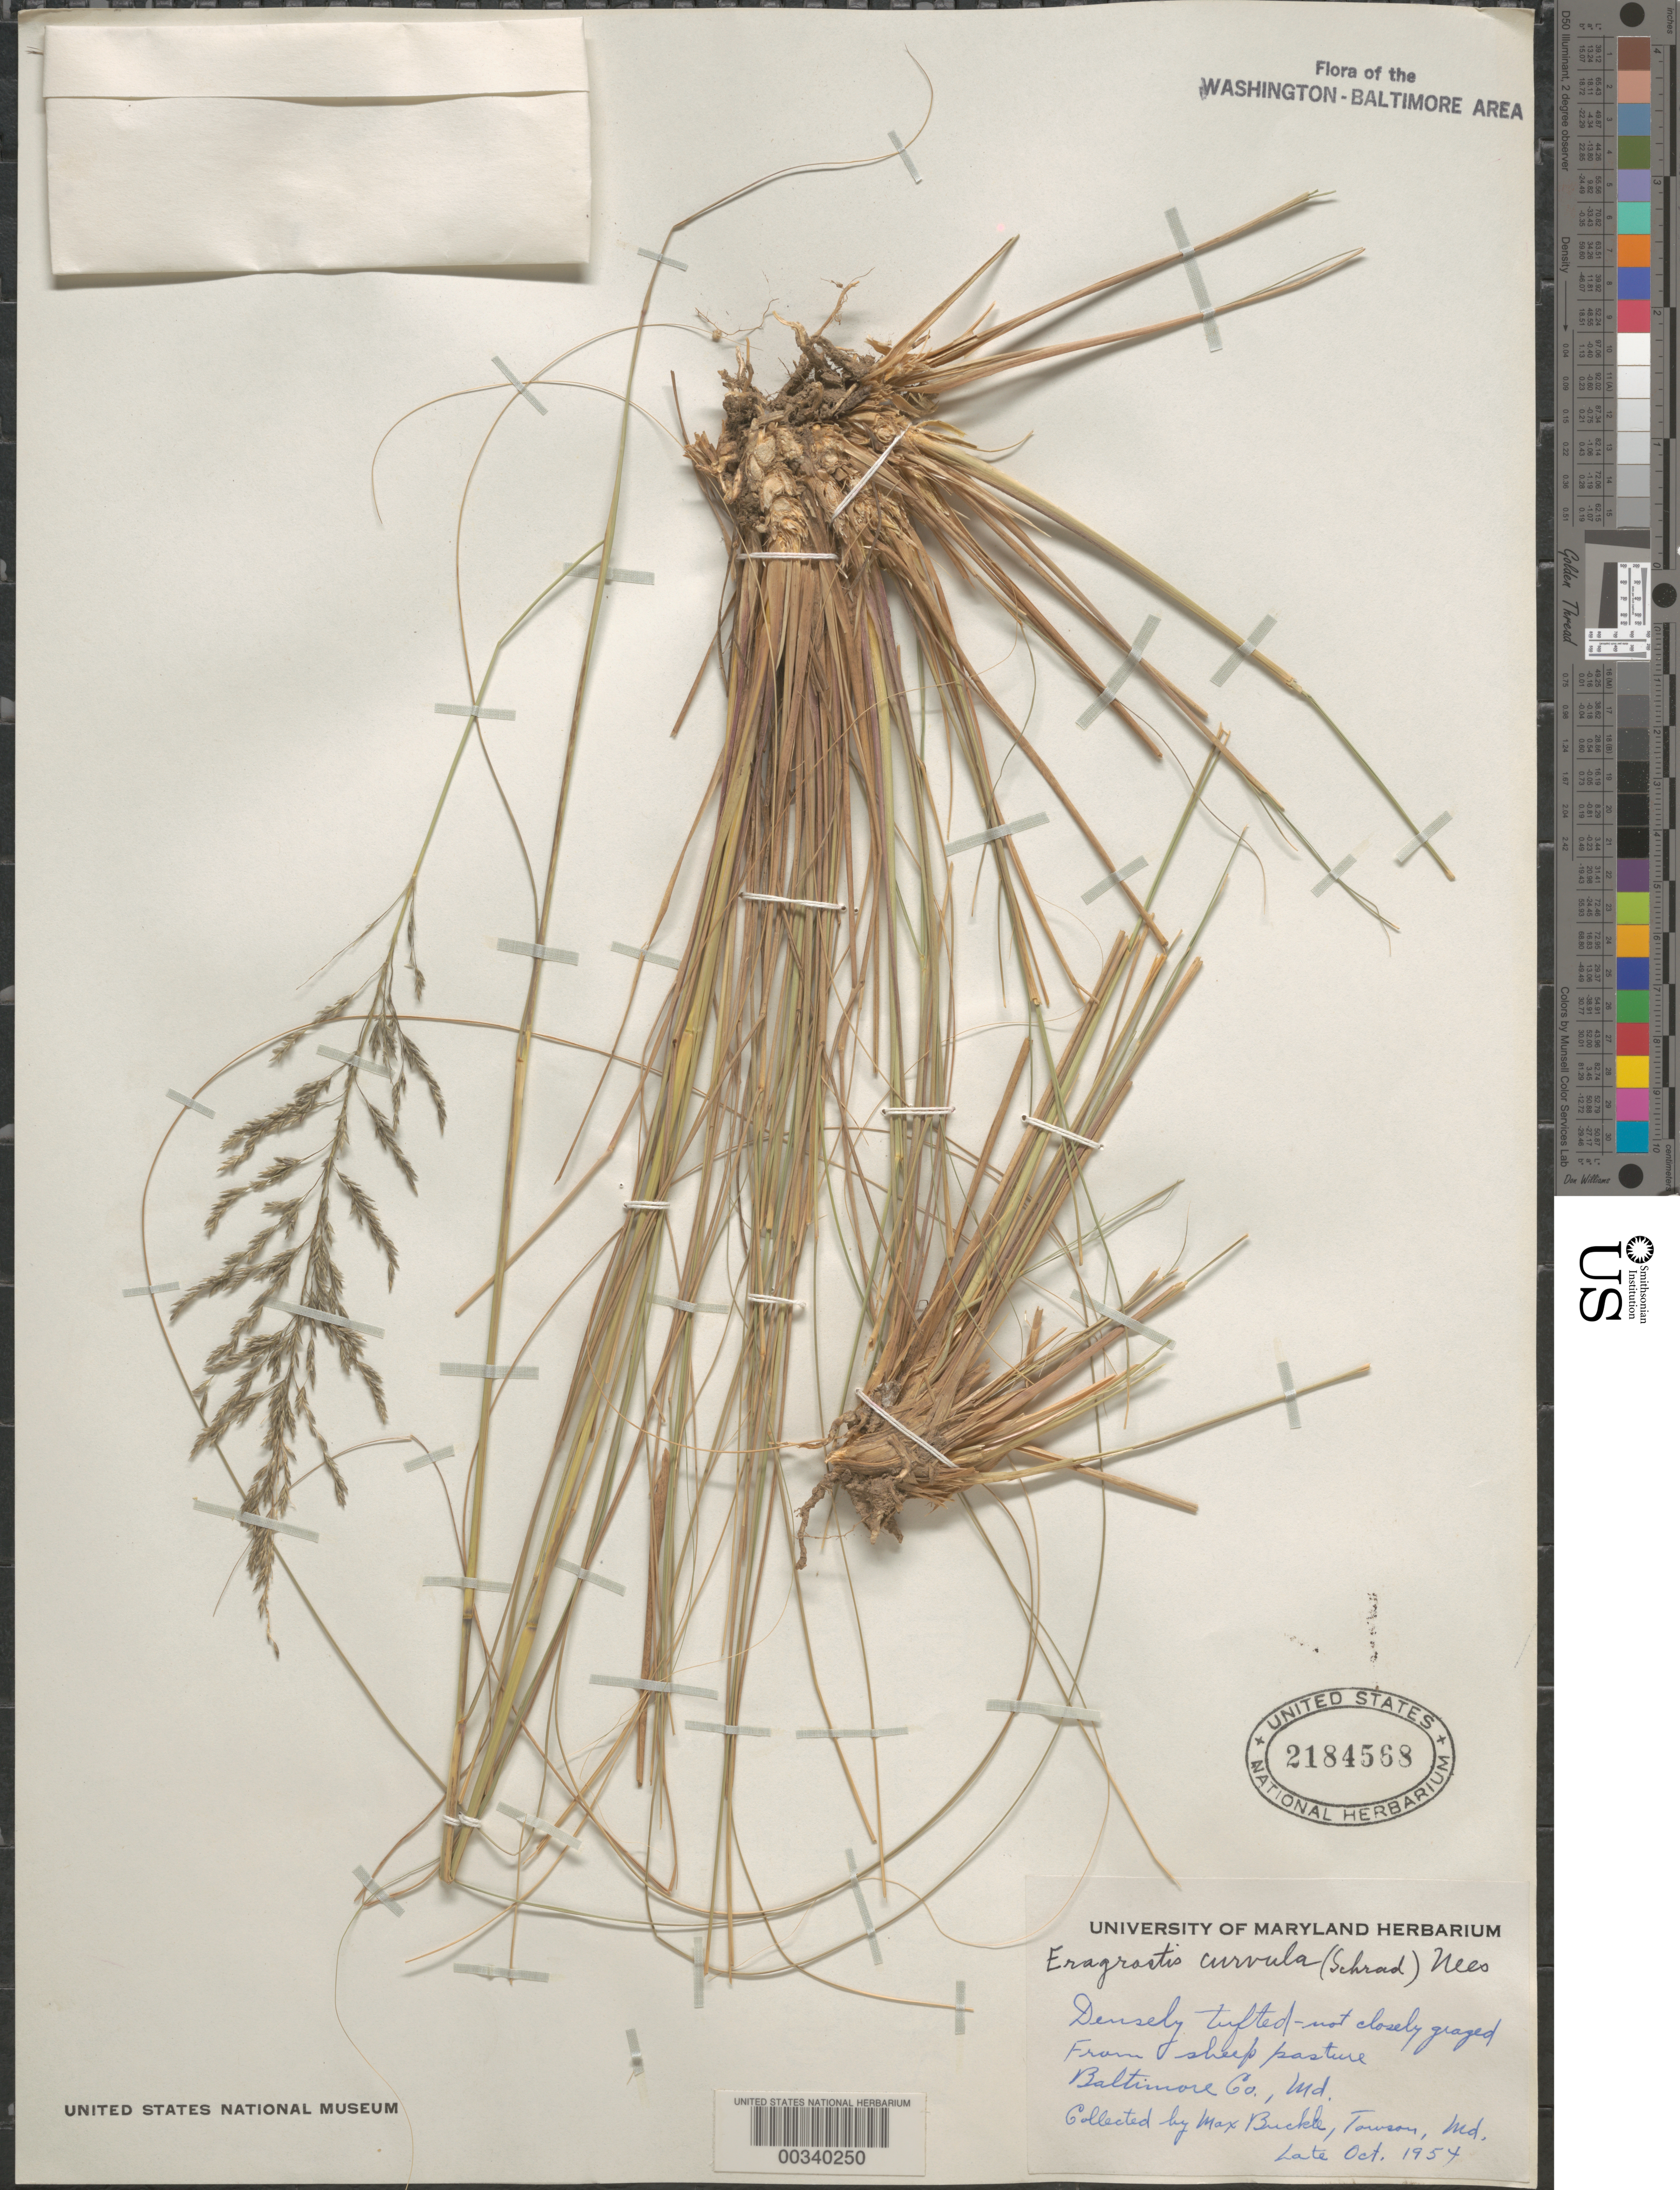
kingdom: Plantae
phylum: Tracheophyta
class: Liliopsida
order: Poales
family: Poaceae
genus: Eragrostis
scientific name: Eragrostis curvula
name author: (Schrad.) Nees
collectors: M. Buckle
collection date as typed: Oct 1954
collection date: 1954-10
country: United States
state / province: Maryland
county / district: Baltimore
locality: Towson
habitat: Sheep pasture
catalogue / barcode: US 2184568